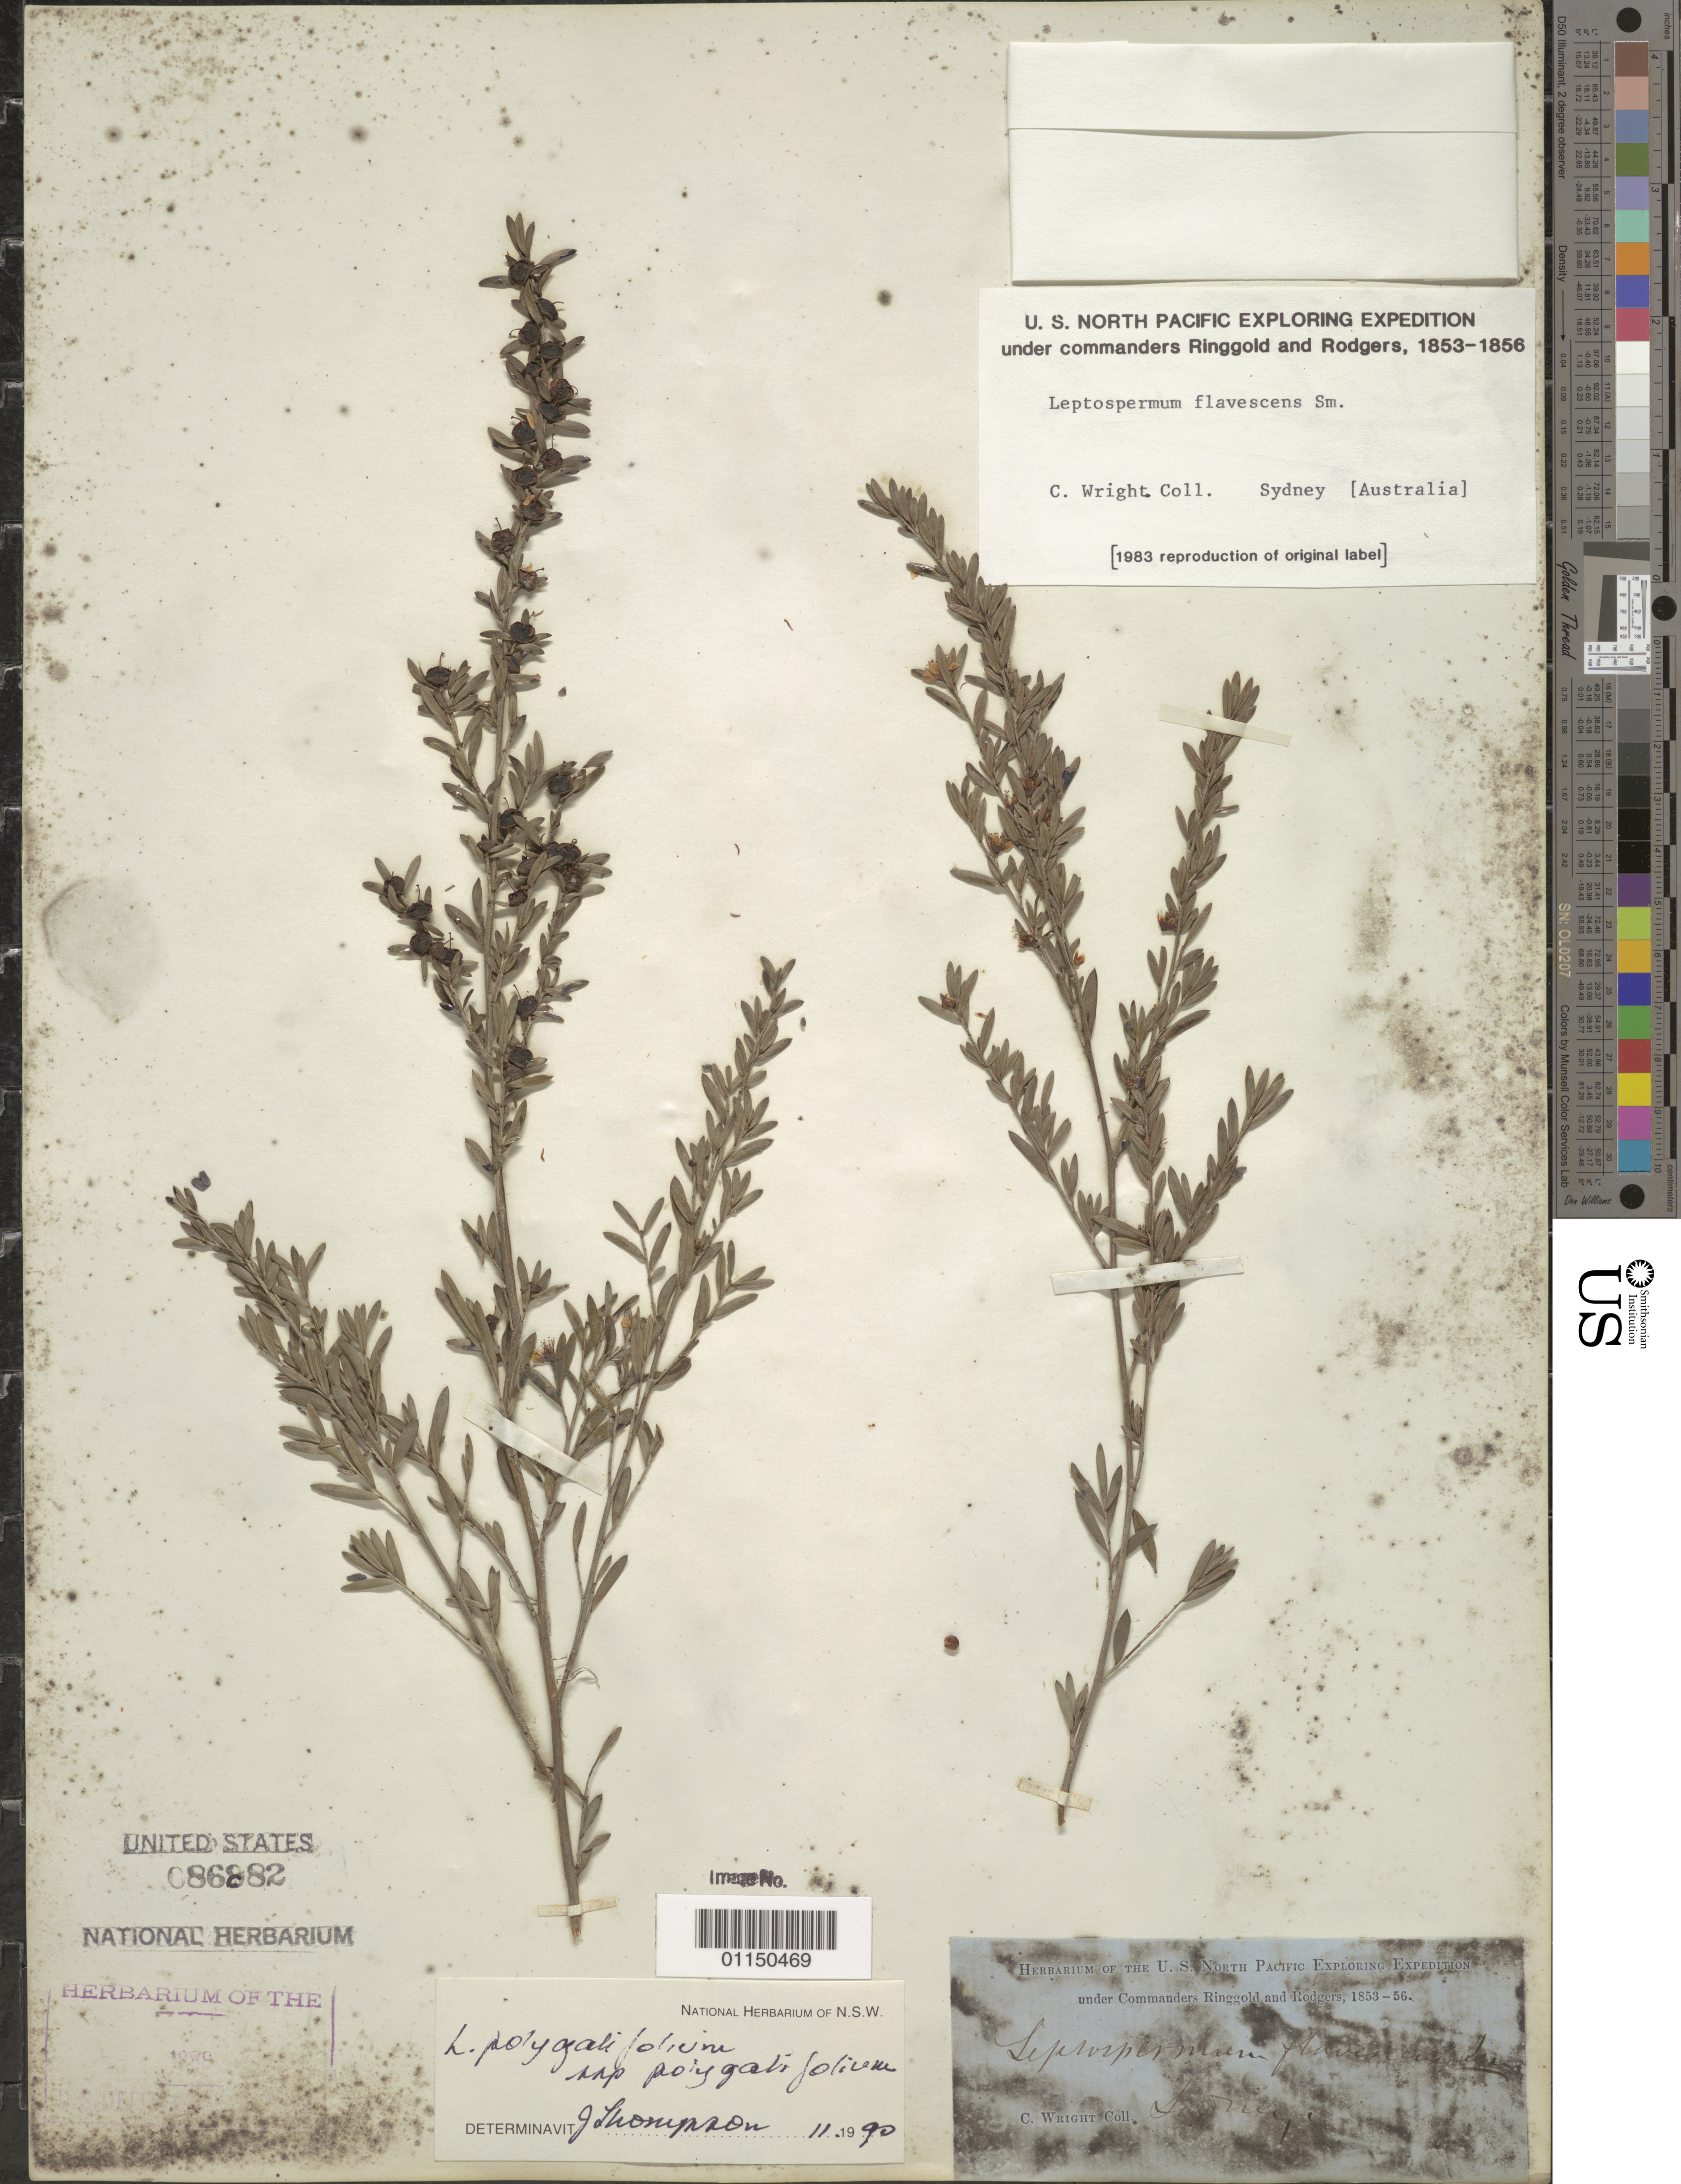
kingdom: Plantae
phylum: Tracheophyta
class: Magnoliopsida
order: Myrtales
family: Myrtaceae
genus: Leptospermum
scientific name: Leptospermum polygalifolium subsp. polygalifolium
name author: Salisb.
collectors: C. Wright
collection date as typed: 1853 to -- -- 1856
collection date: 1853/1856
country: Australia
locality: Sydney.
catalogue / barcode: US 86882